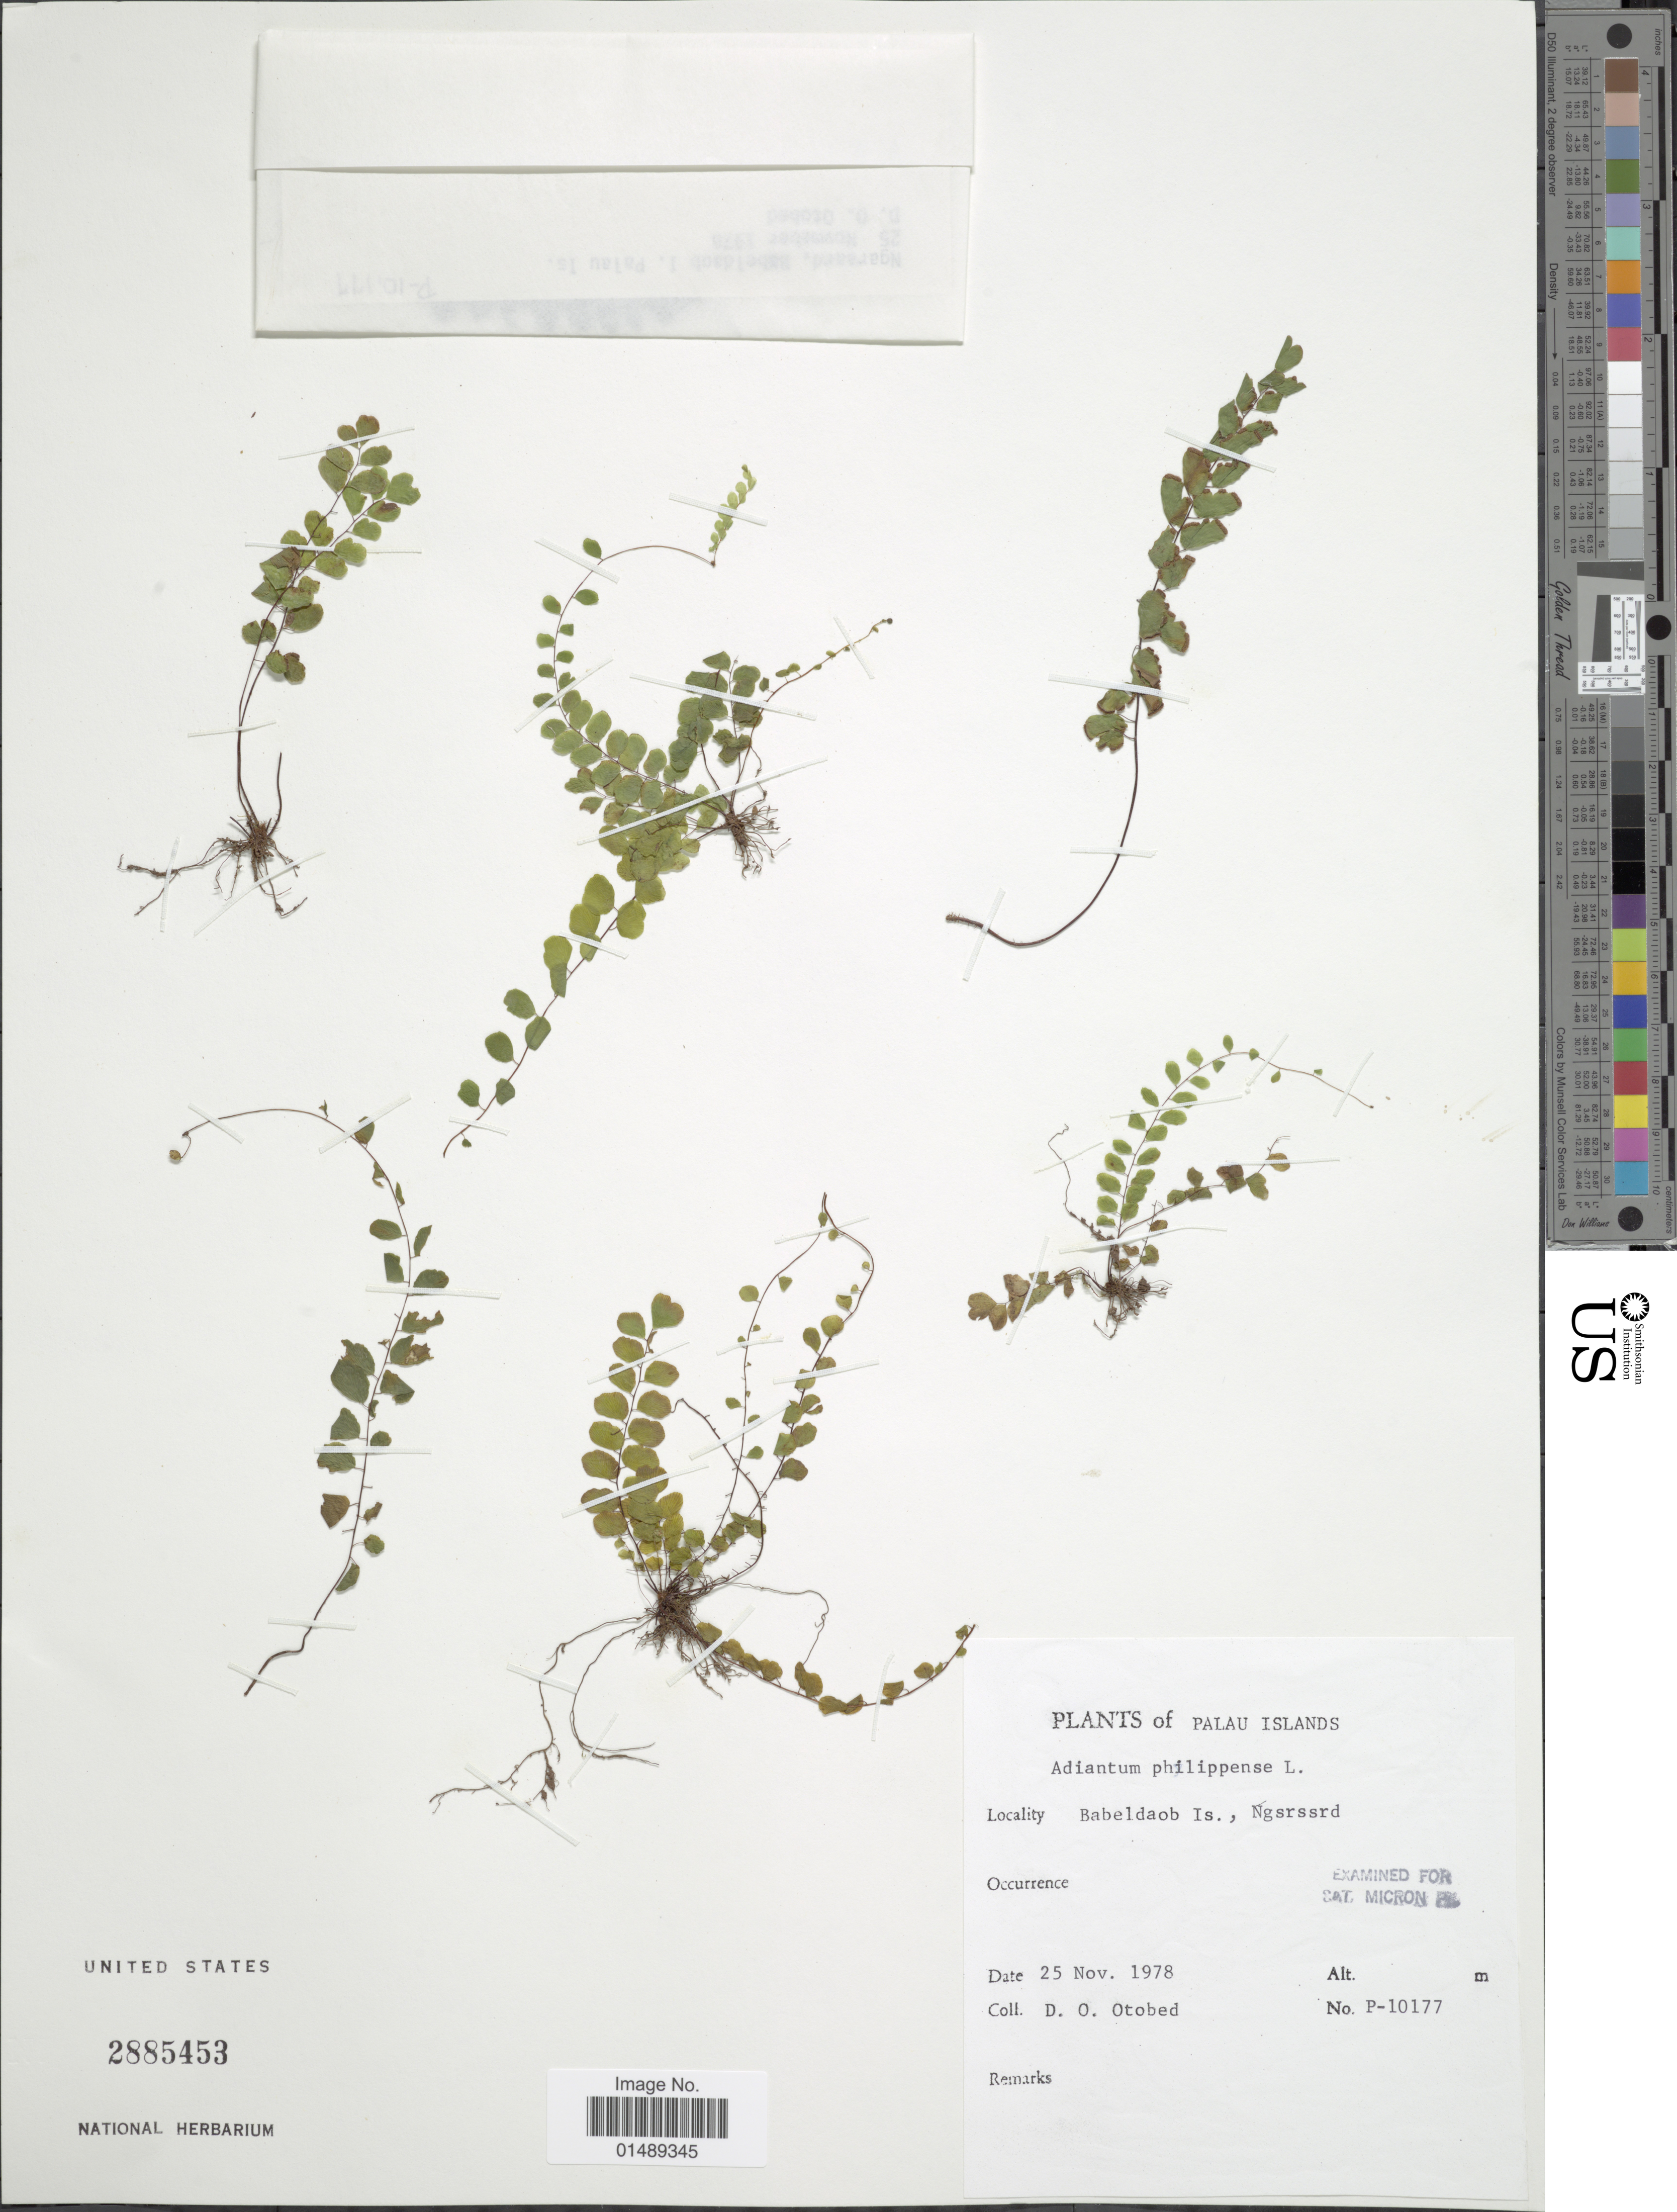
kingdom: Plantae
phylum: Tracheophyta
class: Polypodiopsida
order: Polypodiales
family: Pteridaceae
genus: Adiantum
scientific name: Adiantum philippense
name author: L.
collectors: D. O. Otobed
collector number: P-10177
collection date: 1978-11-25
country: Palau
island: Babeldaob [Babelthuap]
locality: Palau Islands, Babeldaob Is., Ngsrssrd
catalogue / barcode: US 2885453